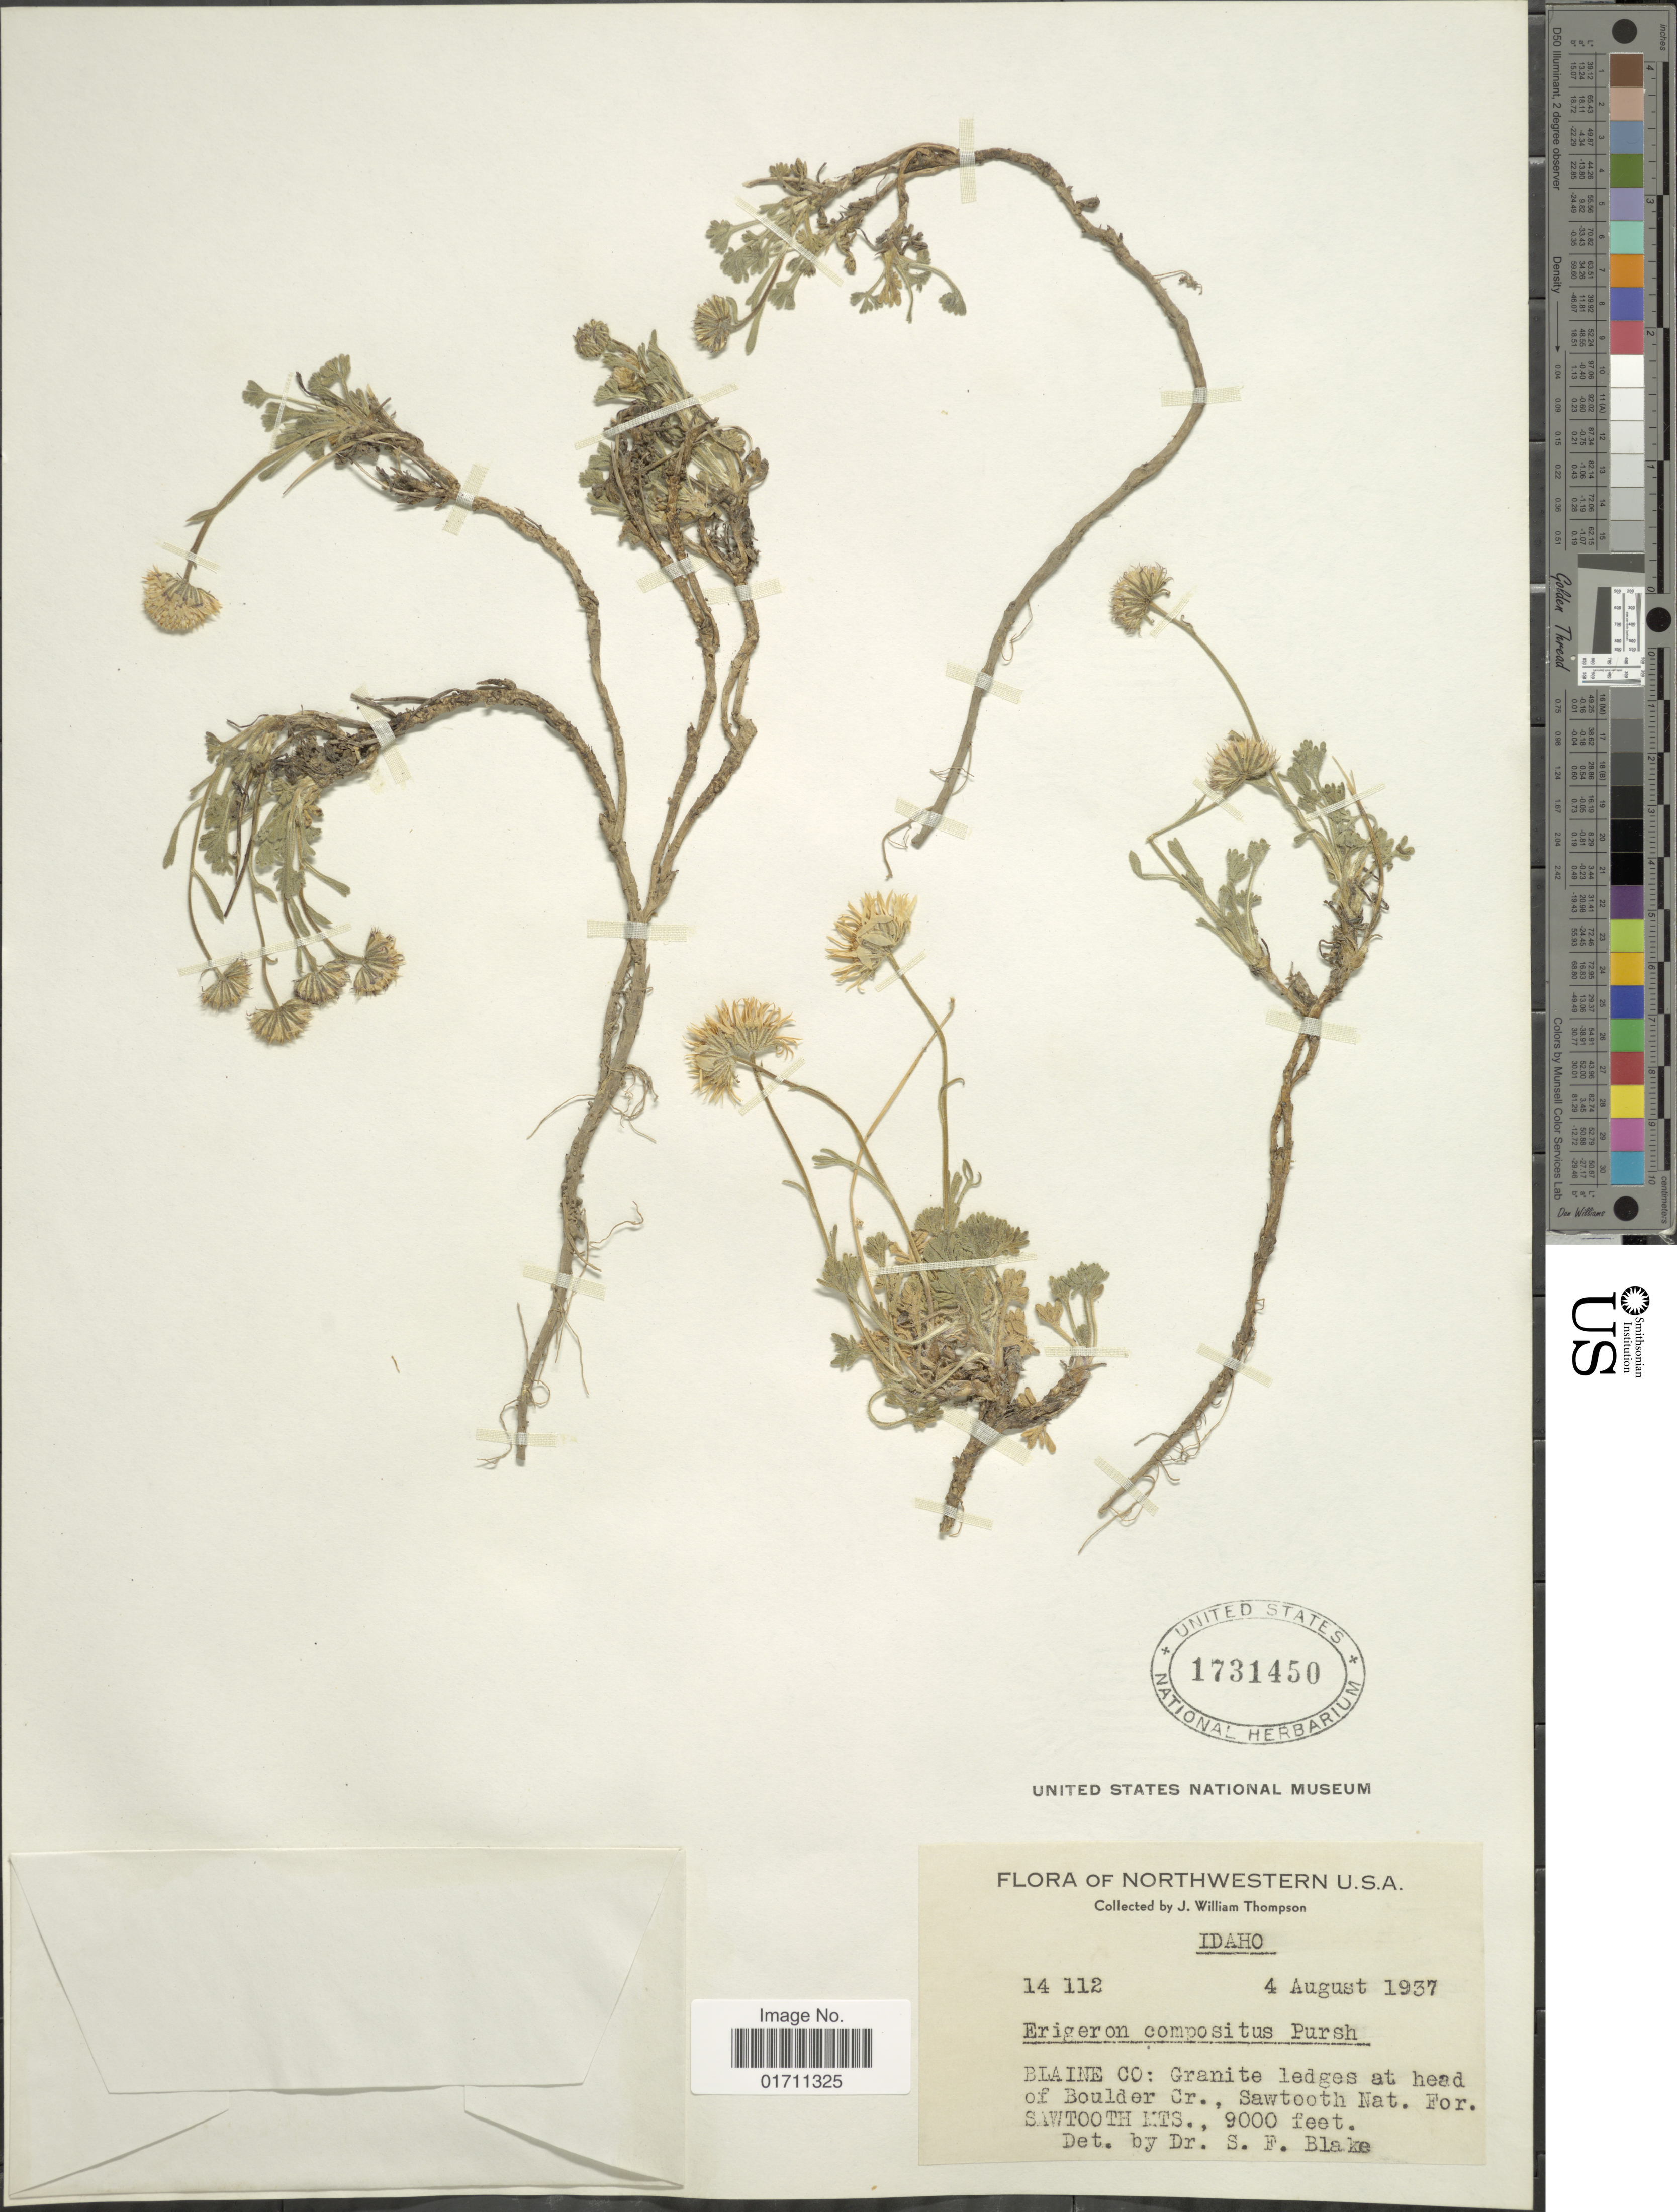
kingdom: Plantae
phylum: Tracheophyta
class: Magnoliopsida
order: Asterales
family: Asteraceae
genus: Erigeron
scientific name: Erigeron compositus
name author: Pursh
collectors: J. W. Thompson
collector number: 14112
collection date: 1937-08-04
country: United States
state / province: Idaho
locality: Northwestern U.S.A. Blaine Co: GRanite ledges at head of Boulder Cr., Sawtooth Nat. For. Swatooth Mts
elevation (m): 2743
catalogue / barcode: US 1731450